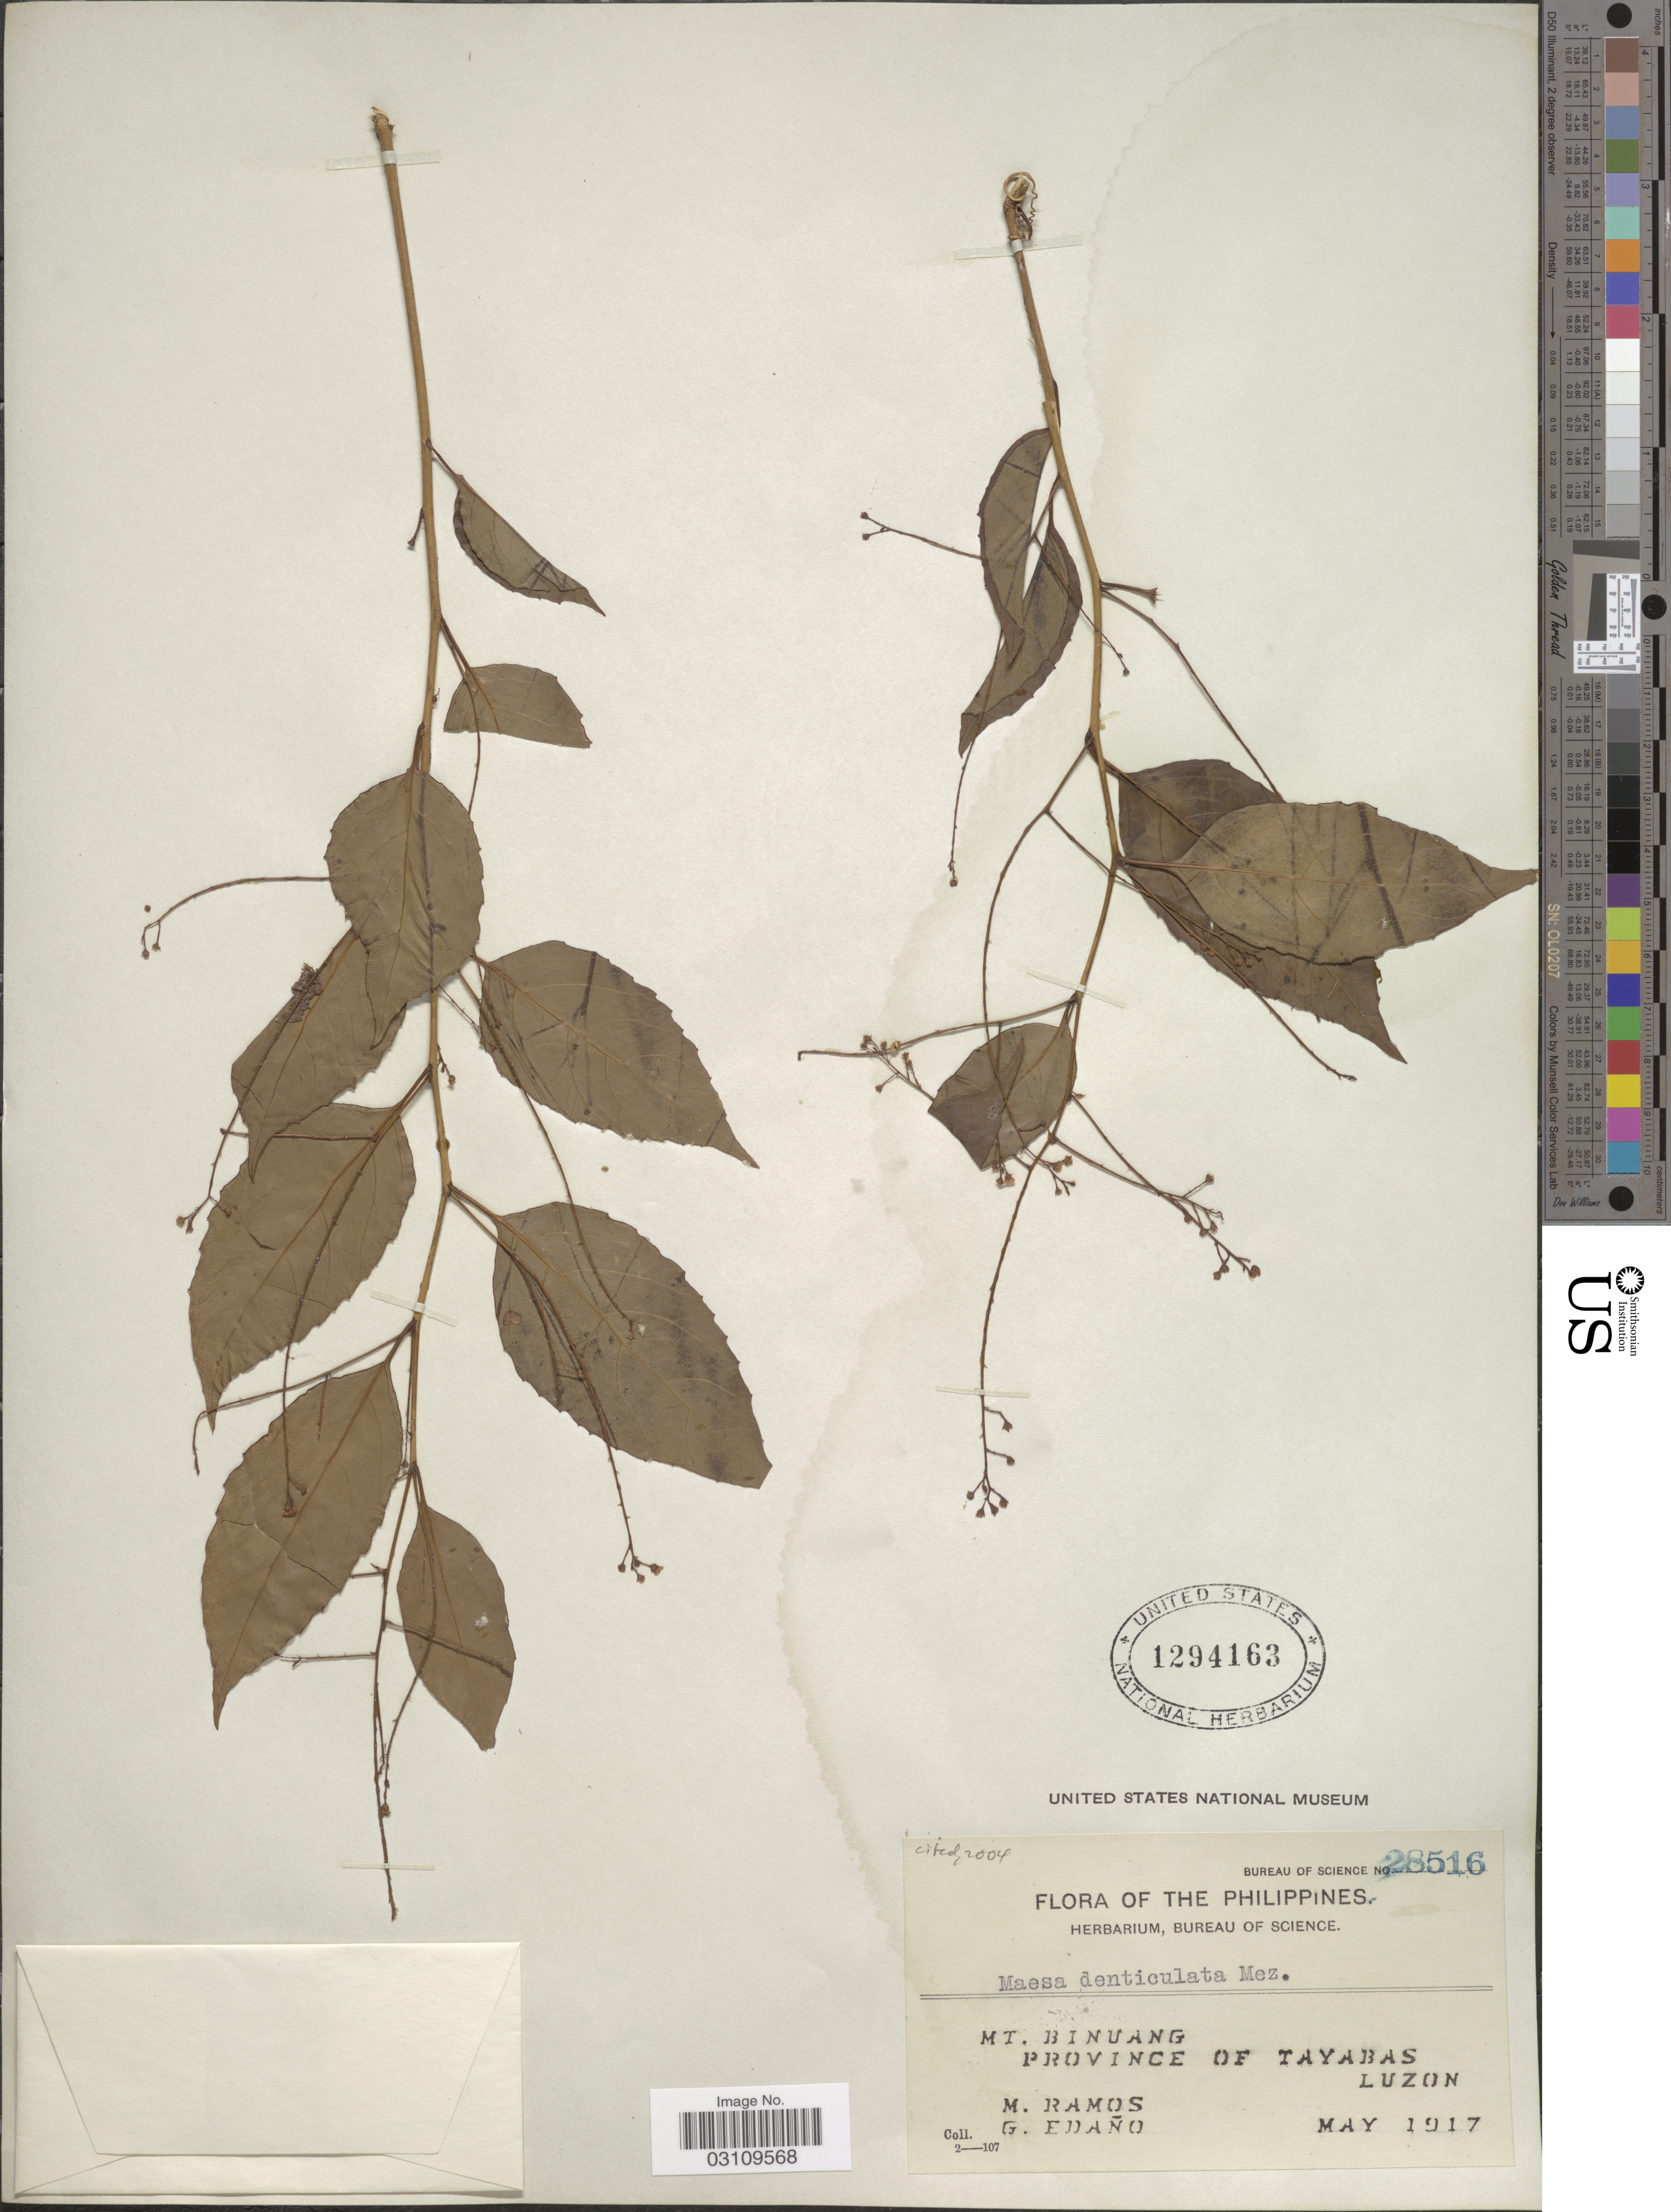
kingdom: Plantae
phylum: Tracheophyta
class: Magnoliopsida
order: Ericales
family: Primulaceae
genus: Maesa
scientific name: Maesa denticulata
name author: Mez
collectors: G. Edaño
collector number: Bureau of Science 28516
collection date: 1917-05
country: Philippines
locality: Mt. Binuang, Province of Tayabas, Luzon.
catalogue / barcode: US 1294163